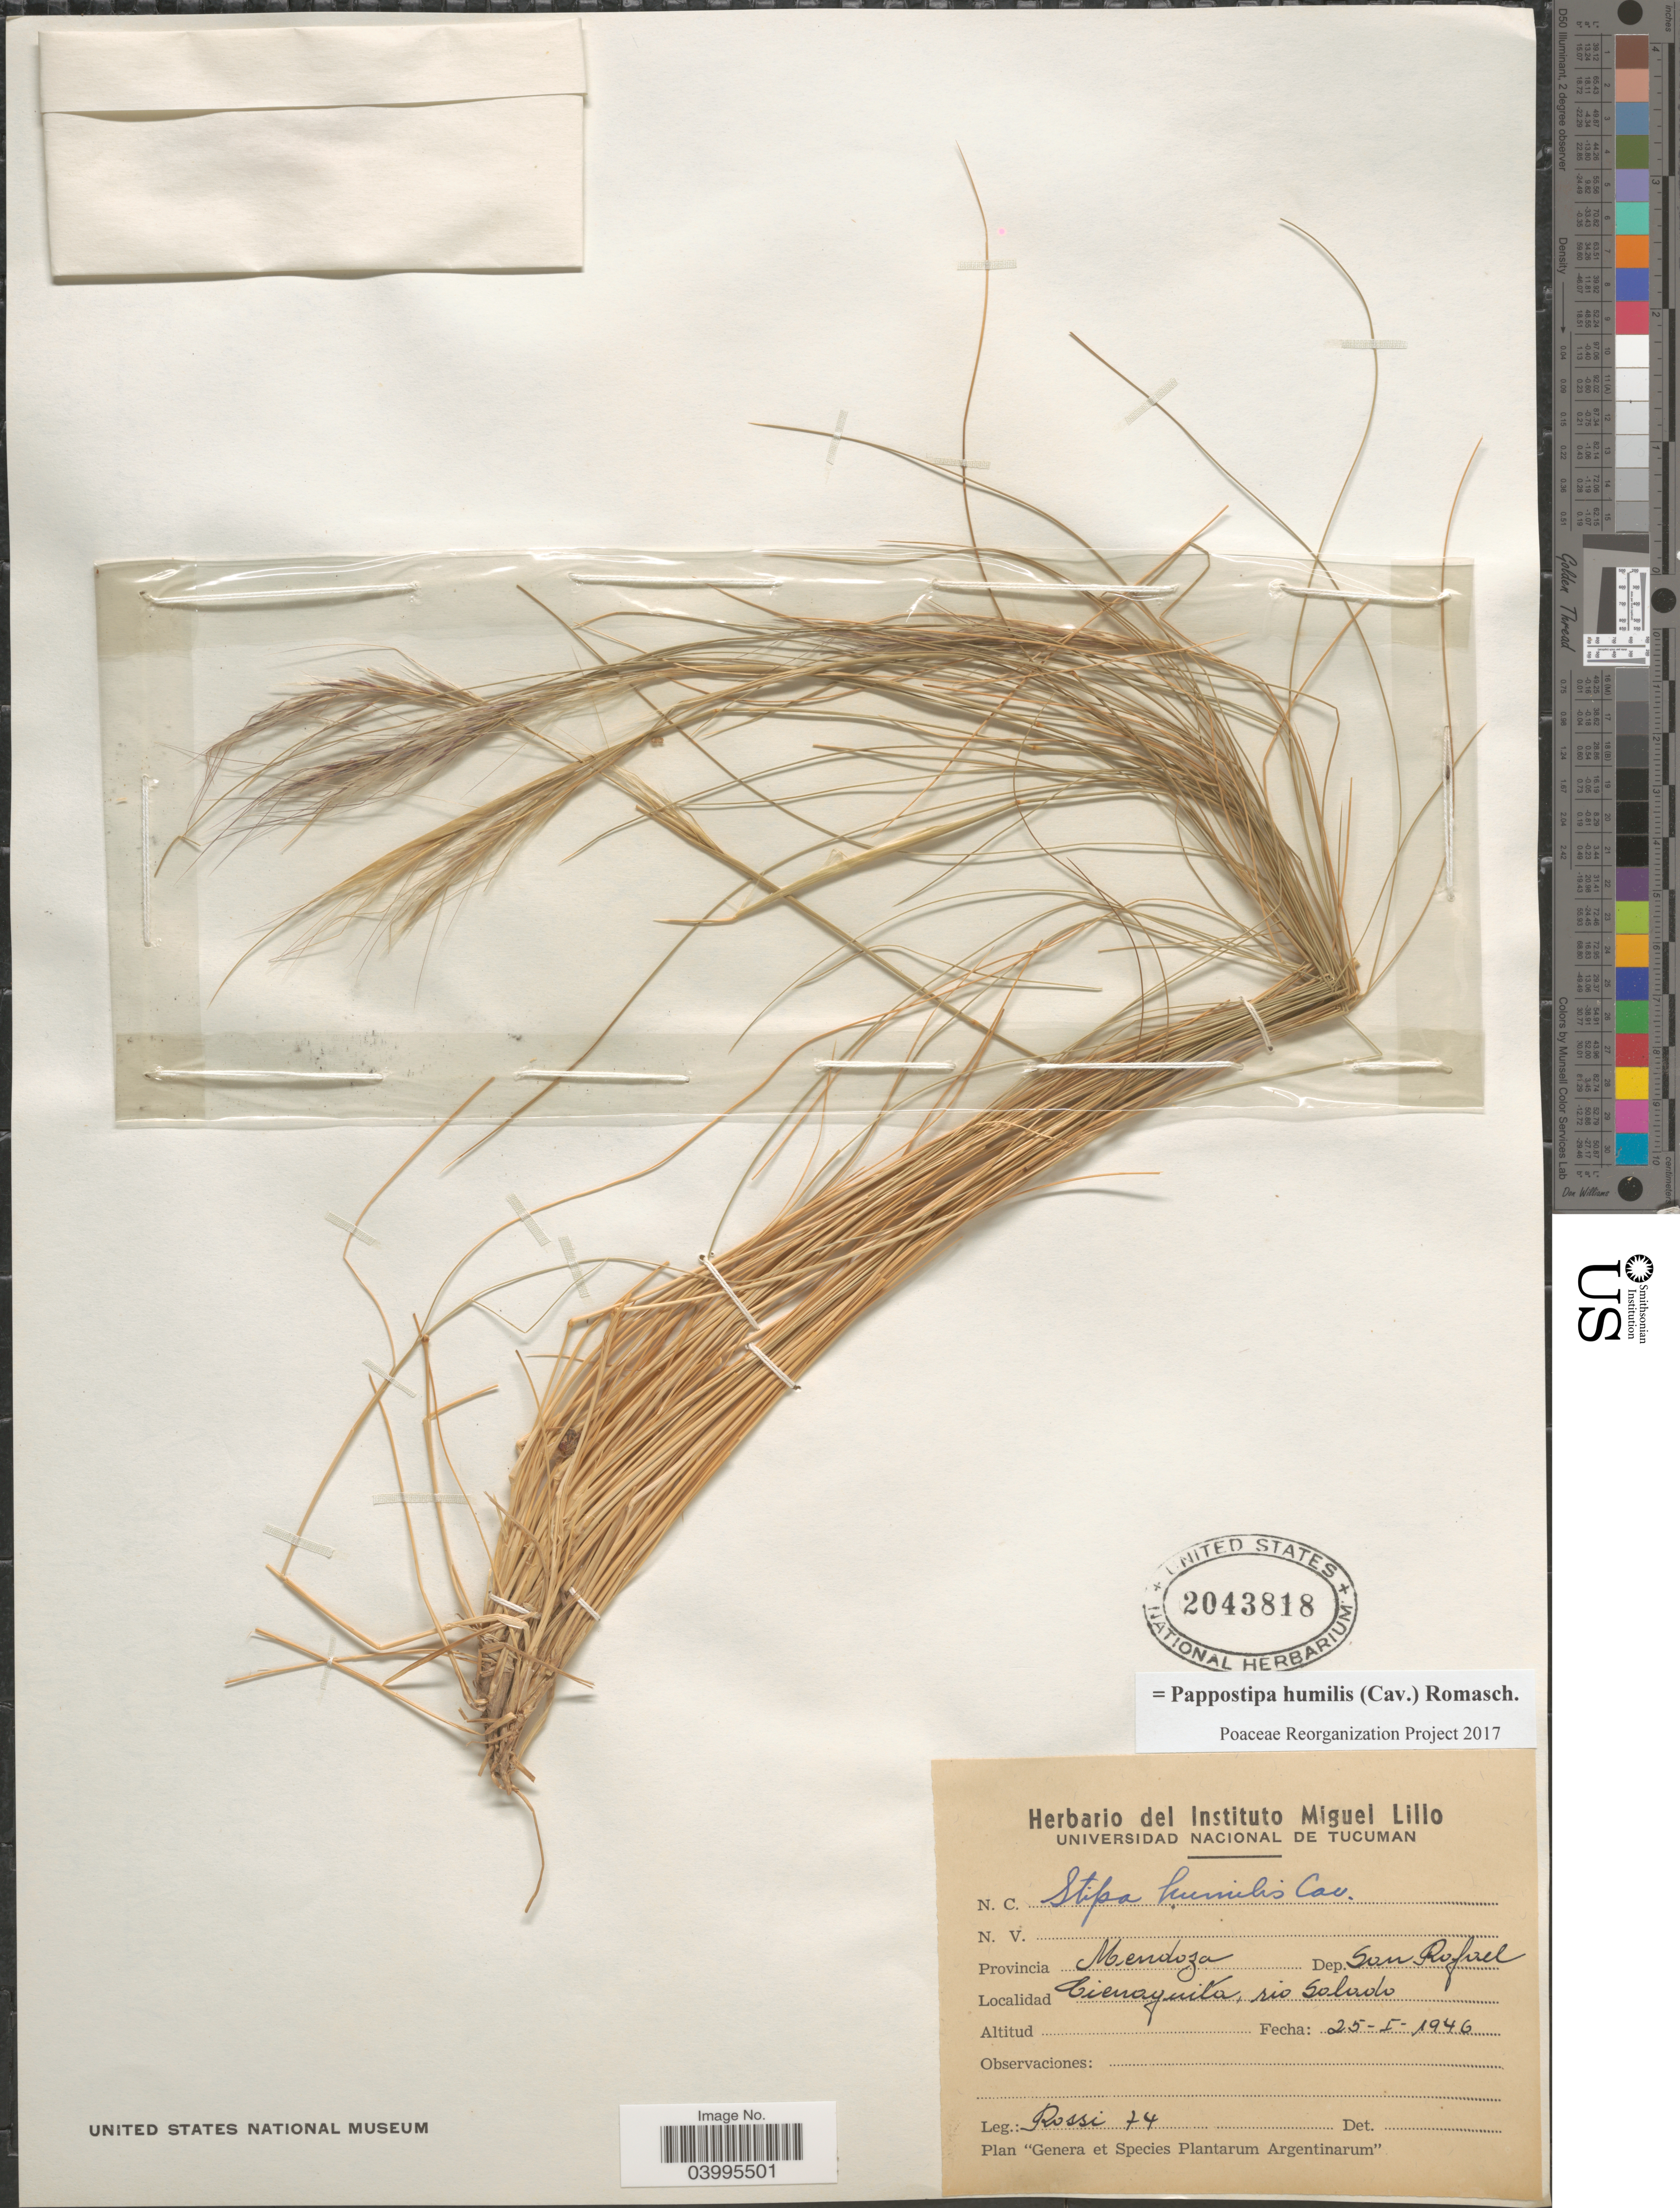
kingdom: Plantae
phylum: Tracheophyta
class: Liliopsida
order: Poales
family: Poaceae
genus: Pappostipa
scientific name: Pappostipa humilis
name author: (Cav.) Romasch.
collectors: Rossi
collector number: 74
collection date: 1946-01-25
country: Argentina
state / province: Mendoza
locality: Dep. San Rafael. Cienaquita, rio Salado.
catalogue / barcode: US 2043818